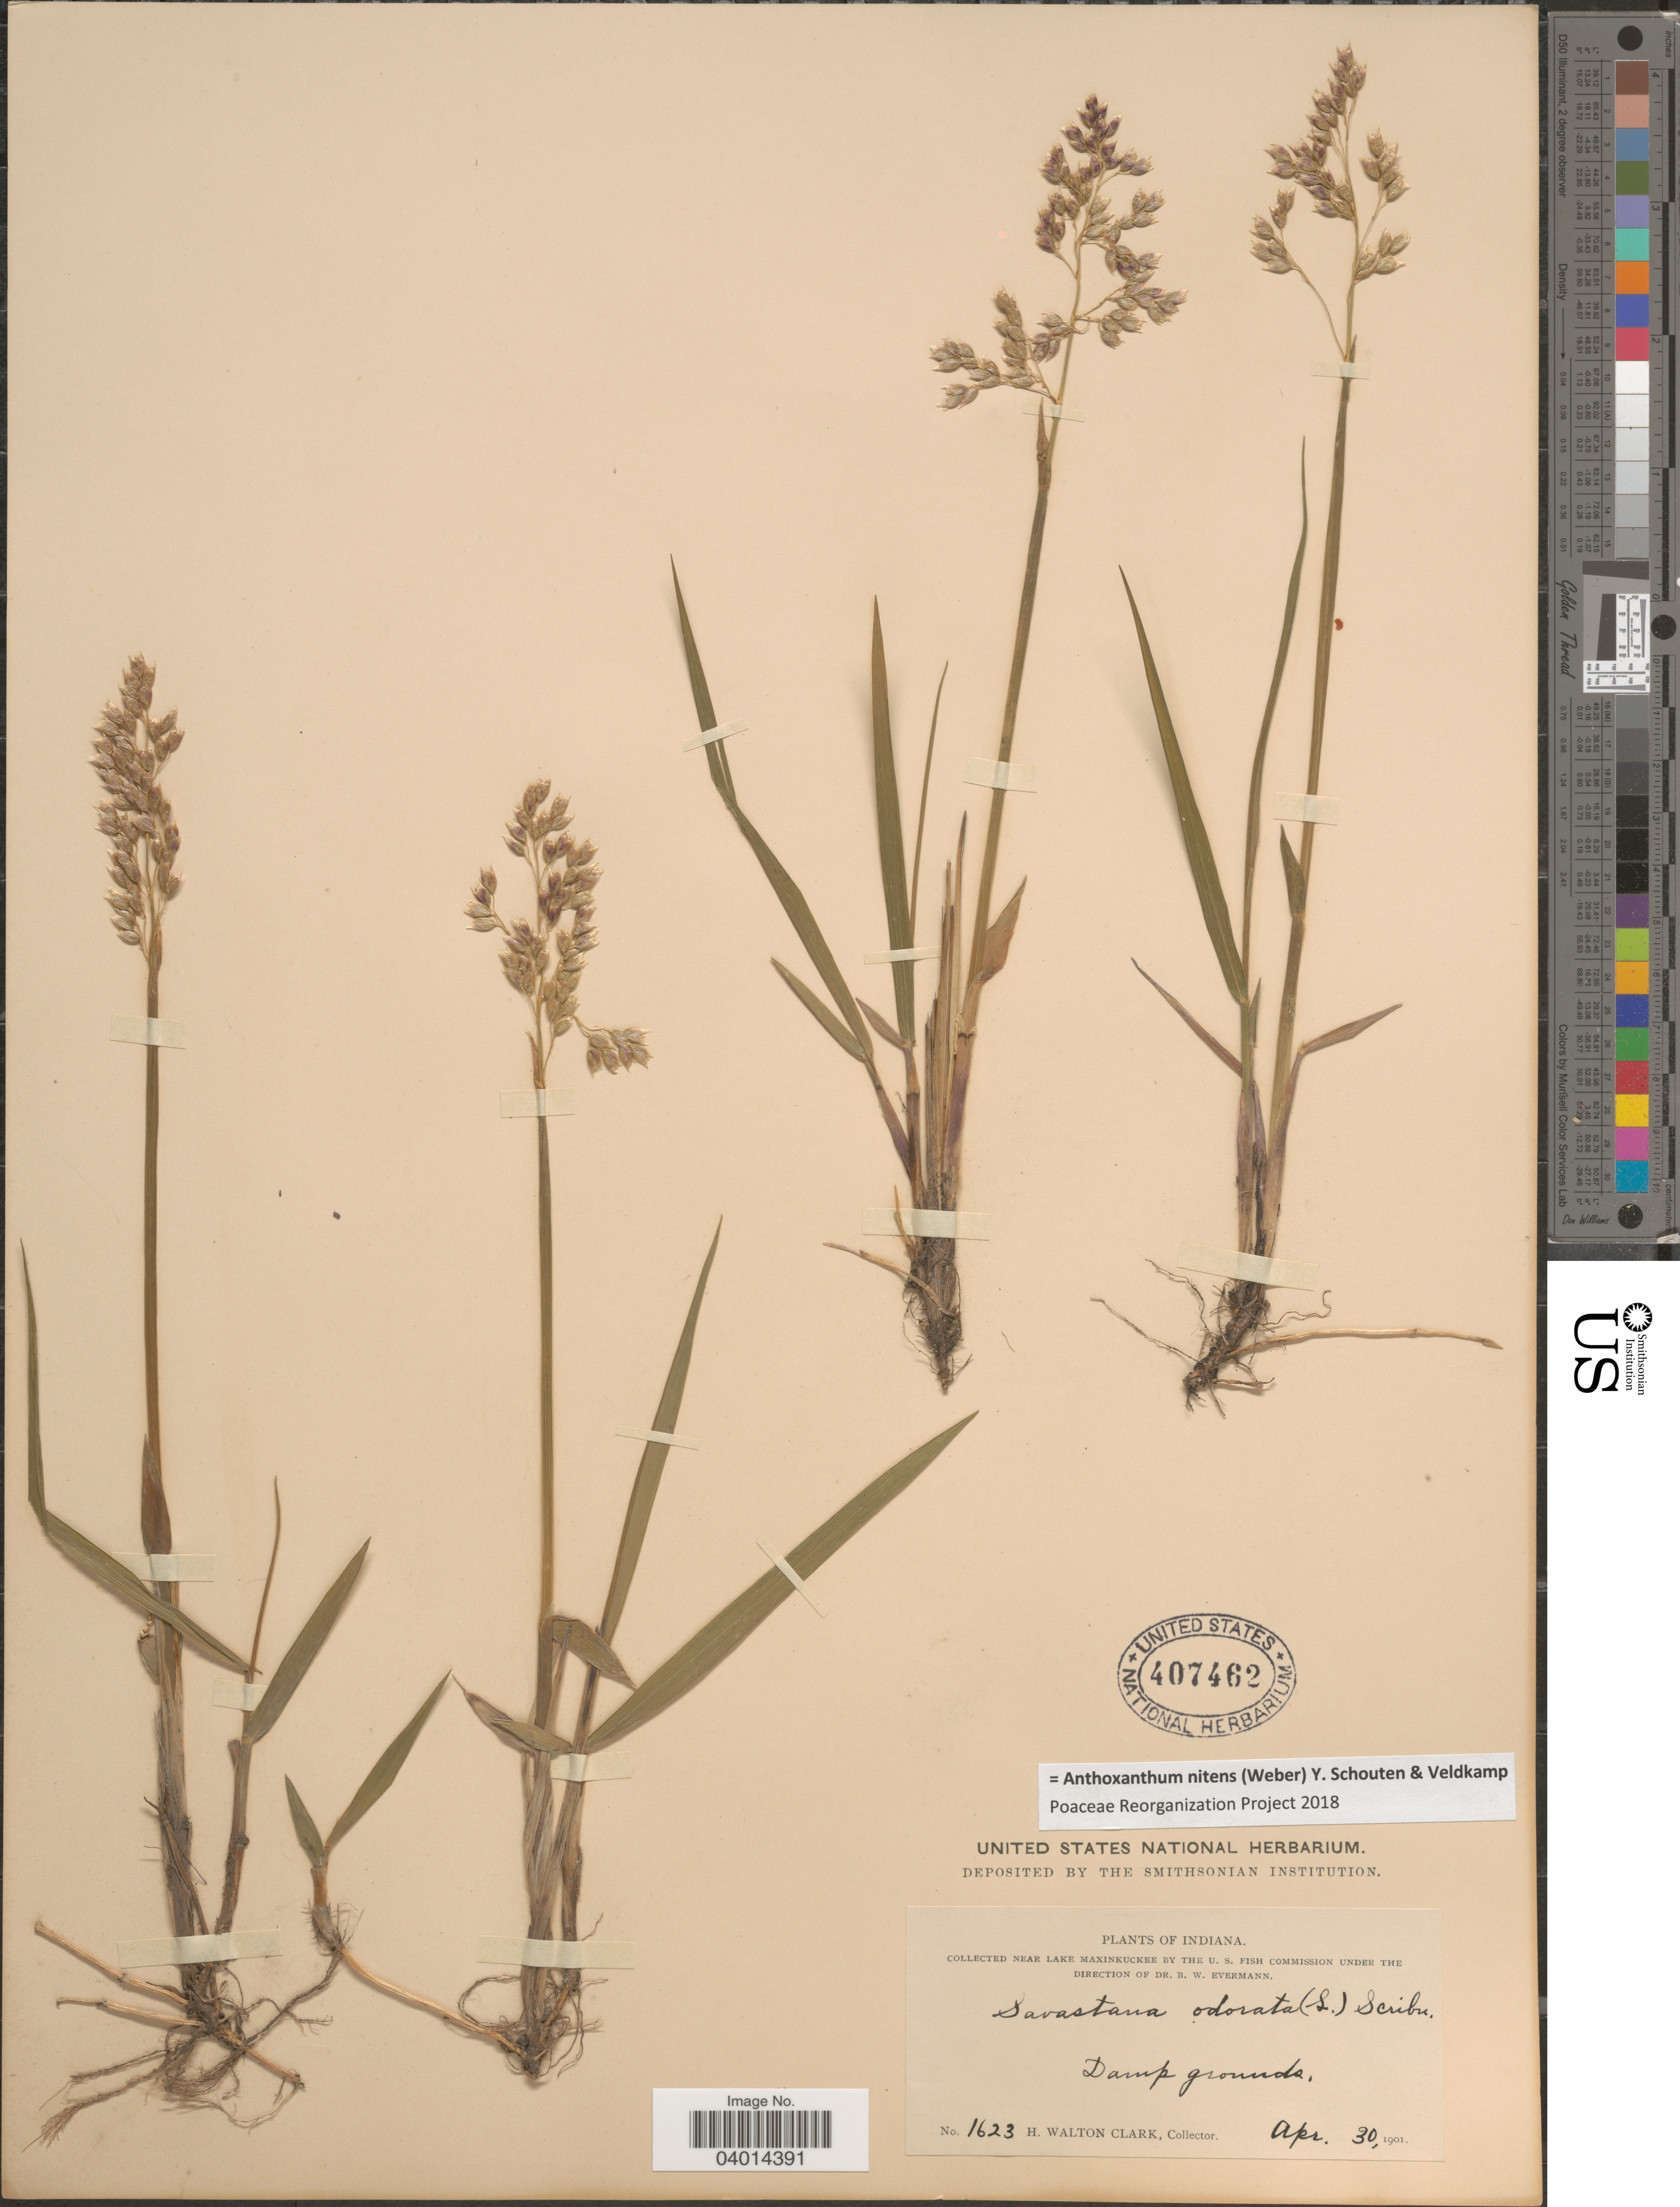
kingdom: Plantae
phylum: Tracheophyta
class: Liliopsida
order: Poales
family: Poaceae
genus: Anthoxanthum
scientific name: Anthoxanthum nitens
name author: (G.H. Weber) R.T.A. Schouten & Veldkamp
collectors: H. W. Clark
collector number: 1623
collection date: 1901-04-30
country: United States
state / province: Indiana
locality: Near Lake Maxinkuckee.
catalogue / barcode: US 407462